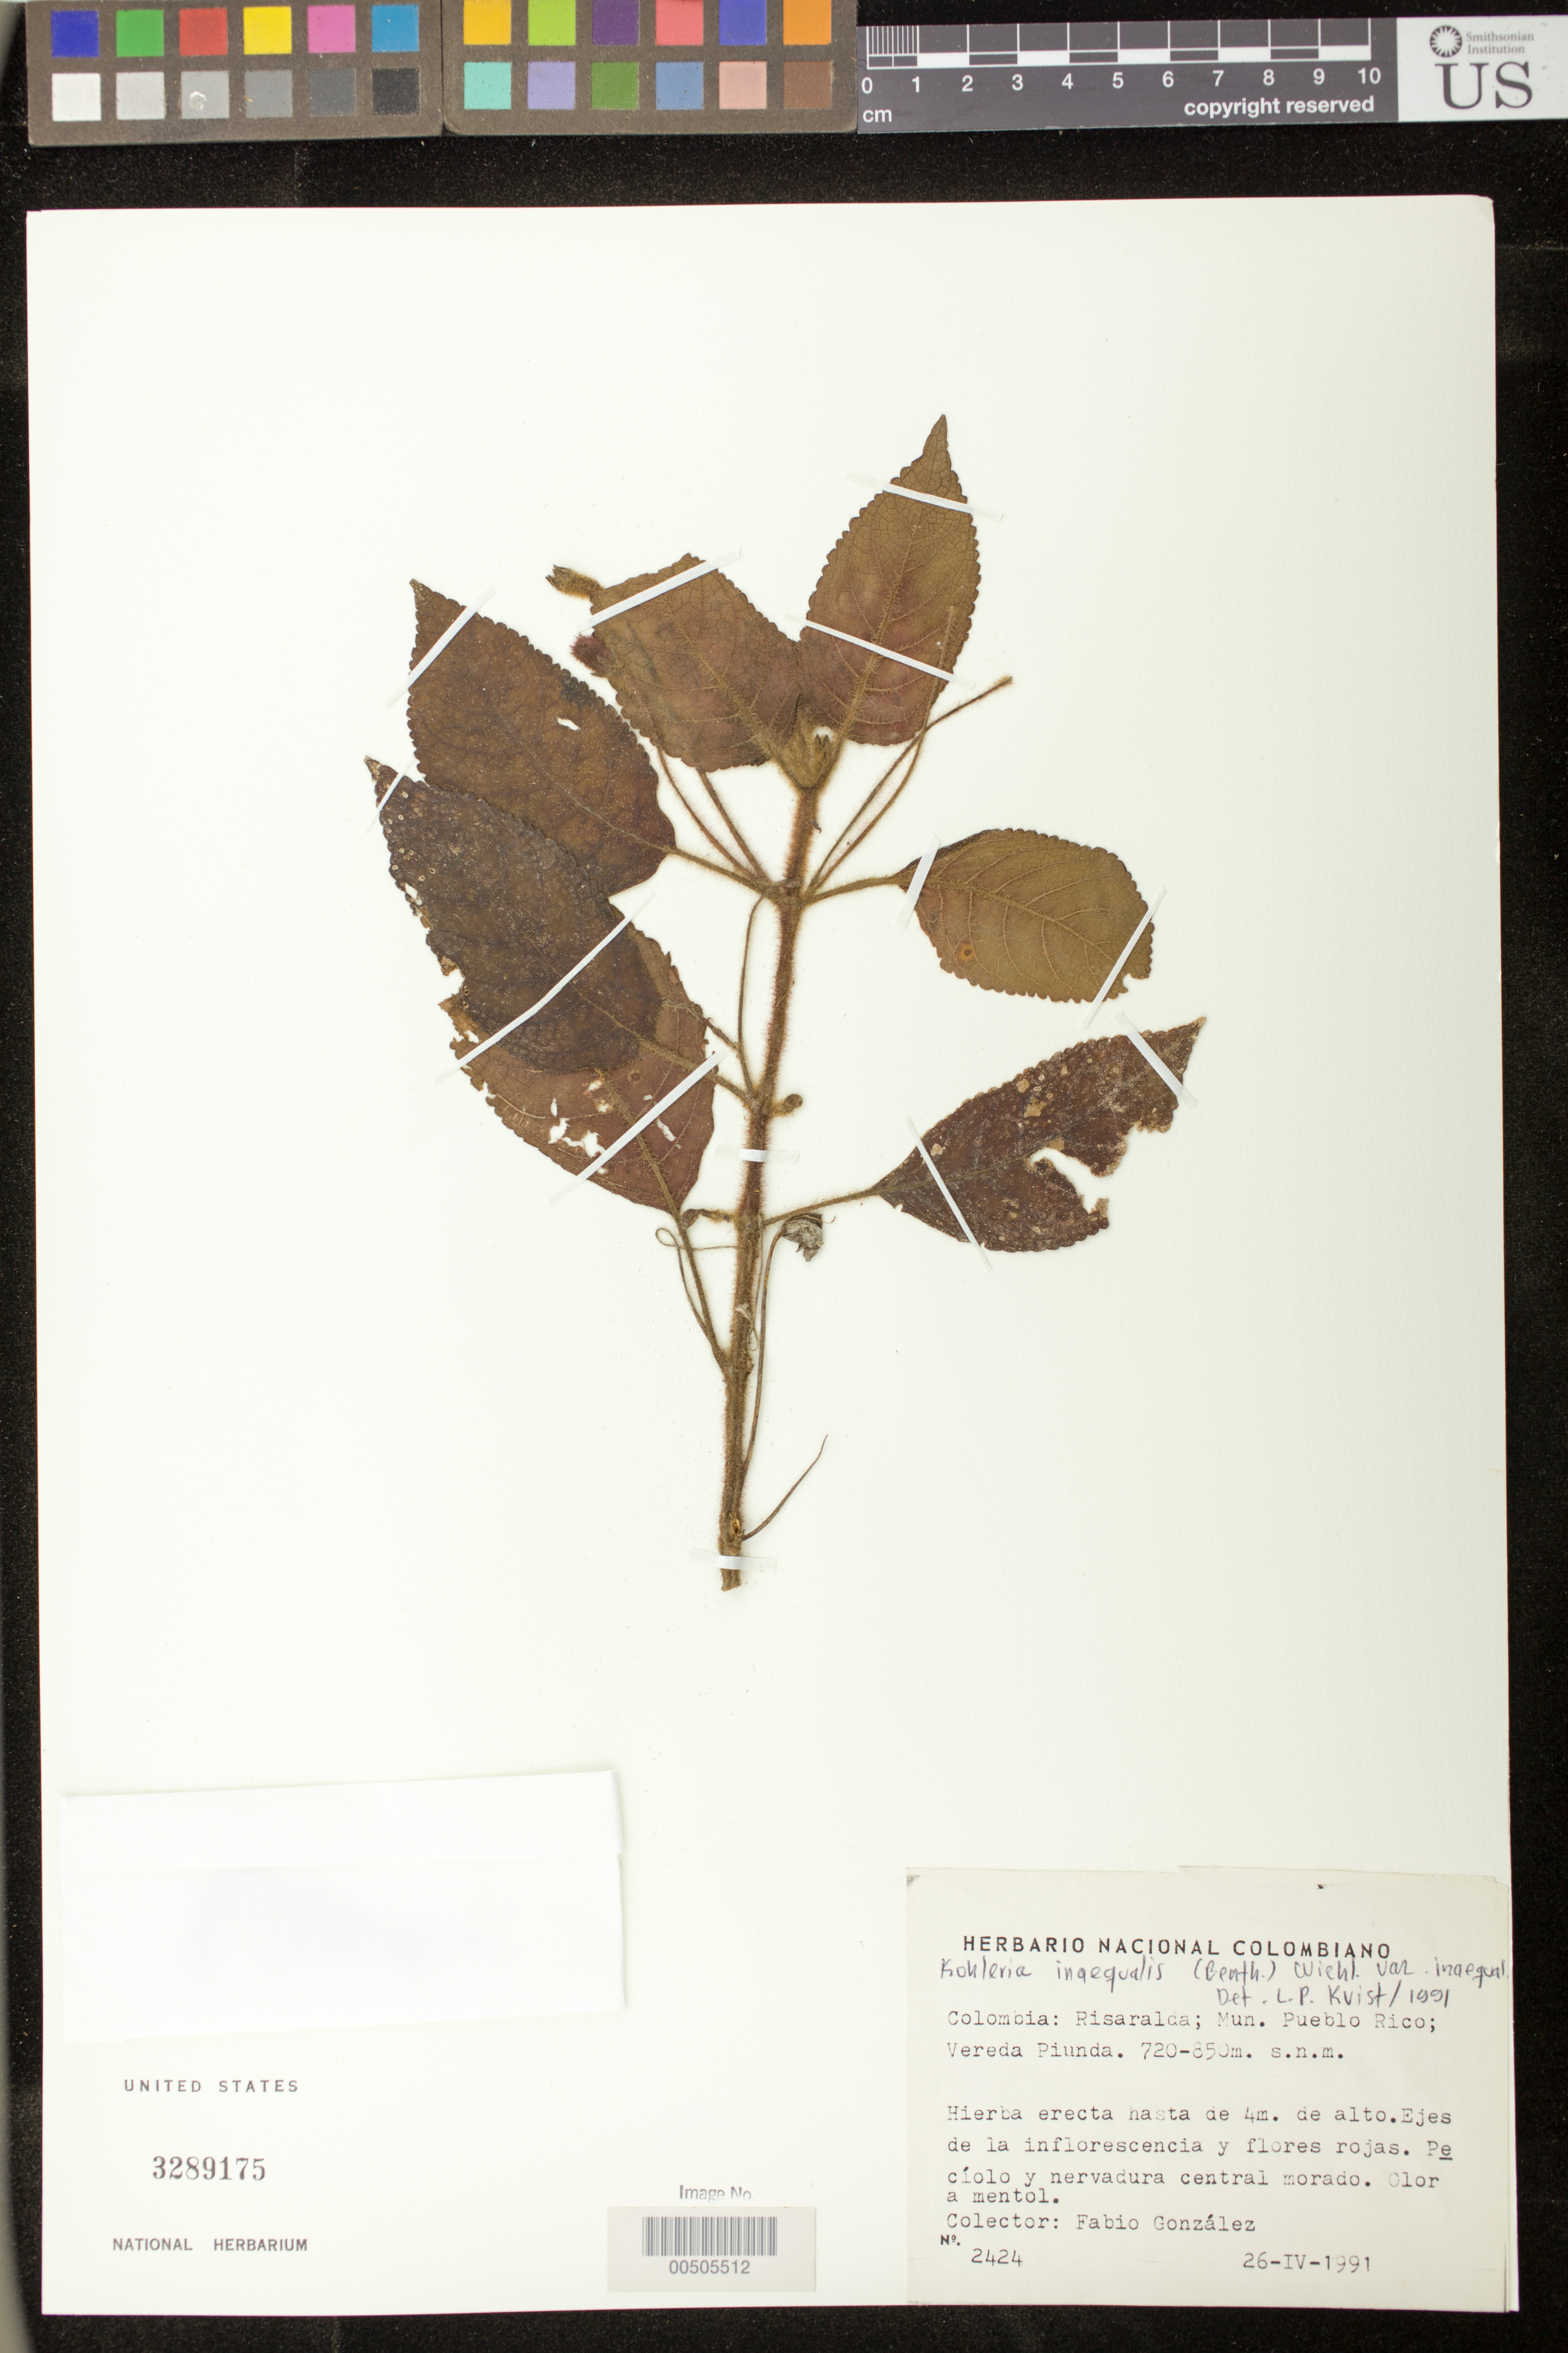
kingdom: Plantae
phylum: Tracheophyta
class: Magnoliopsida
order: Lamiales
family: Gesneriaceae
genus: Kohleria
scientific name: Kohleria inaequalis var. inaequalis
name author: (Benth.) Wiehler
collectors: F. González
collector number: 2424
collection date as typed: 26 Apr 1991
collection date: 1991-04-26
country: Colombia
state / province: Risaralda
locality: Pueblo Rico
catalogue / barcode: US 3289175